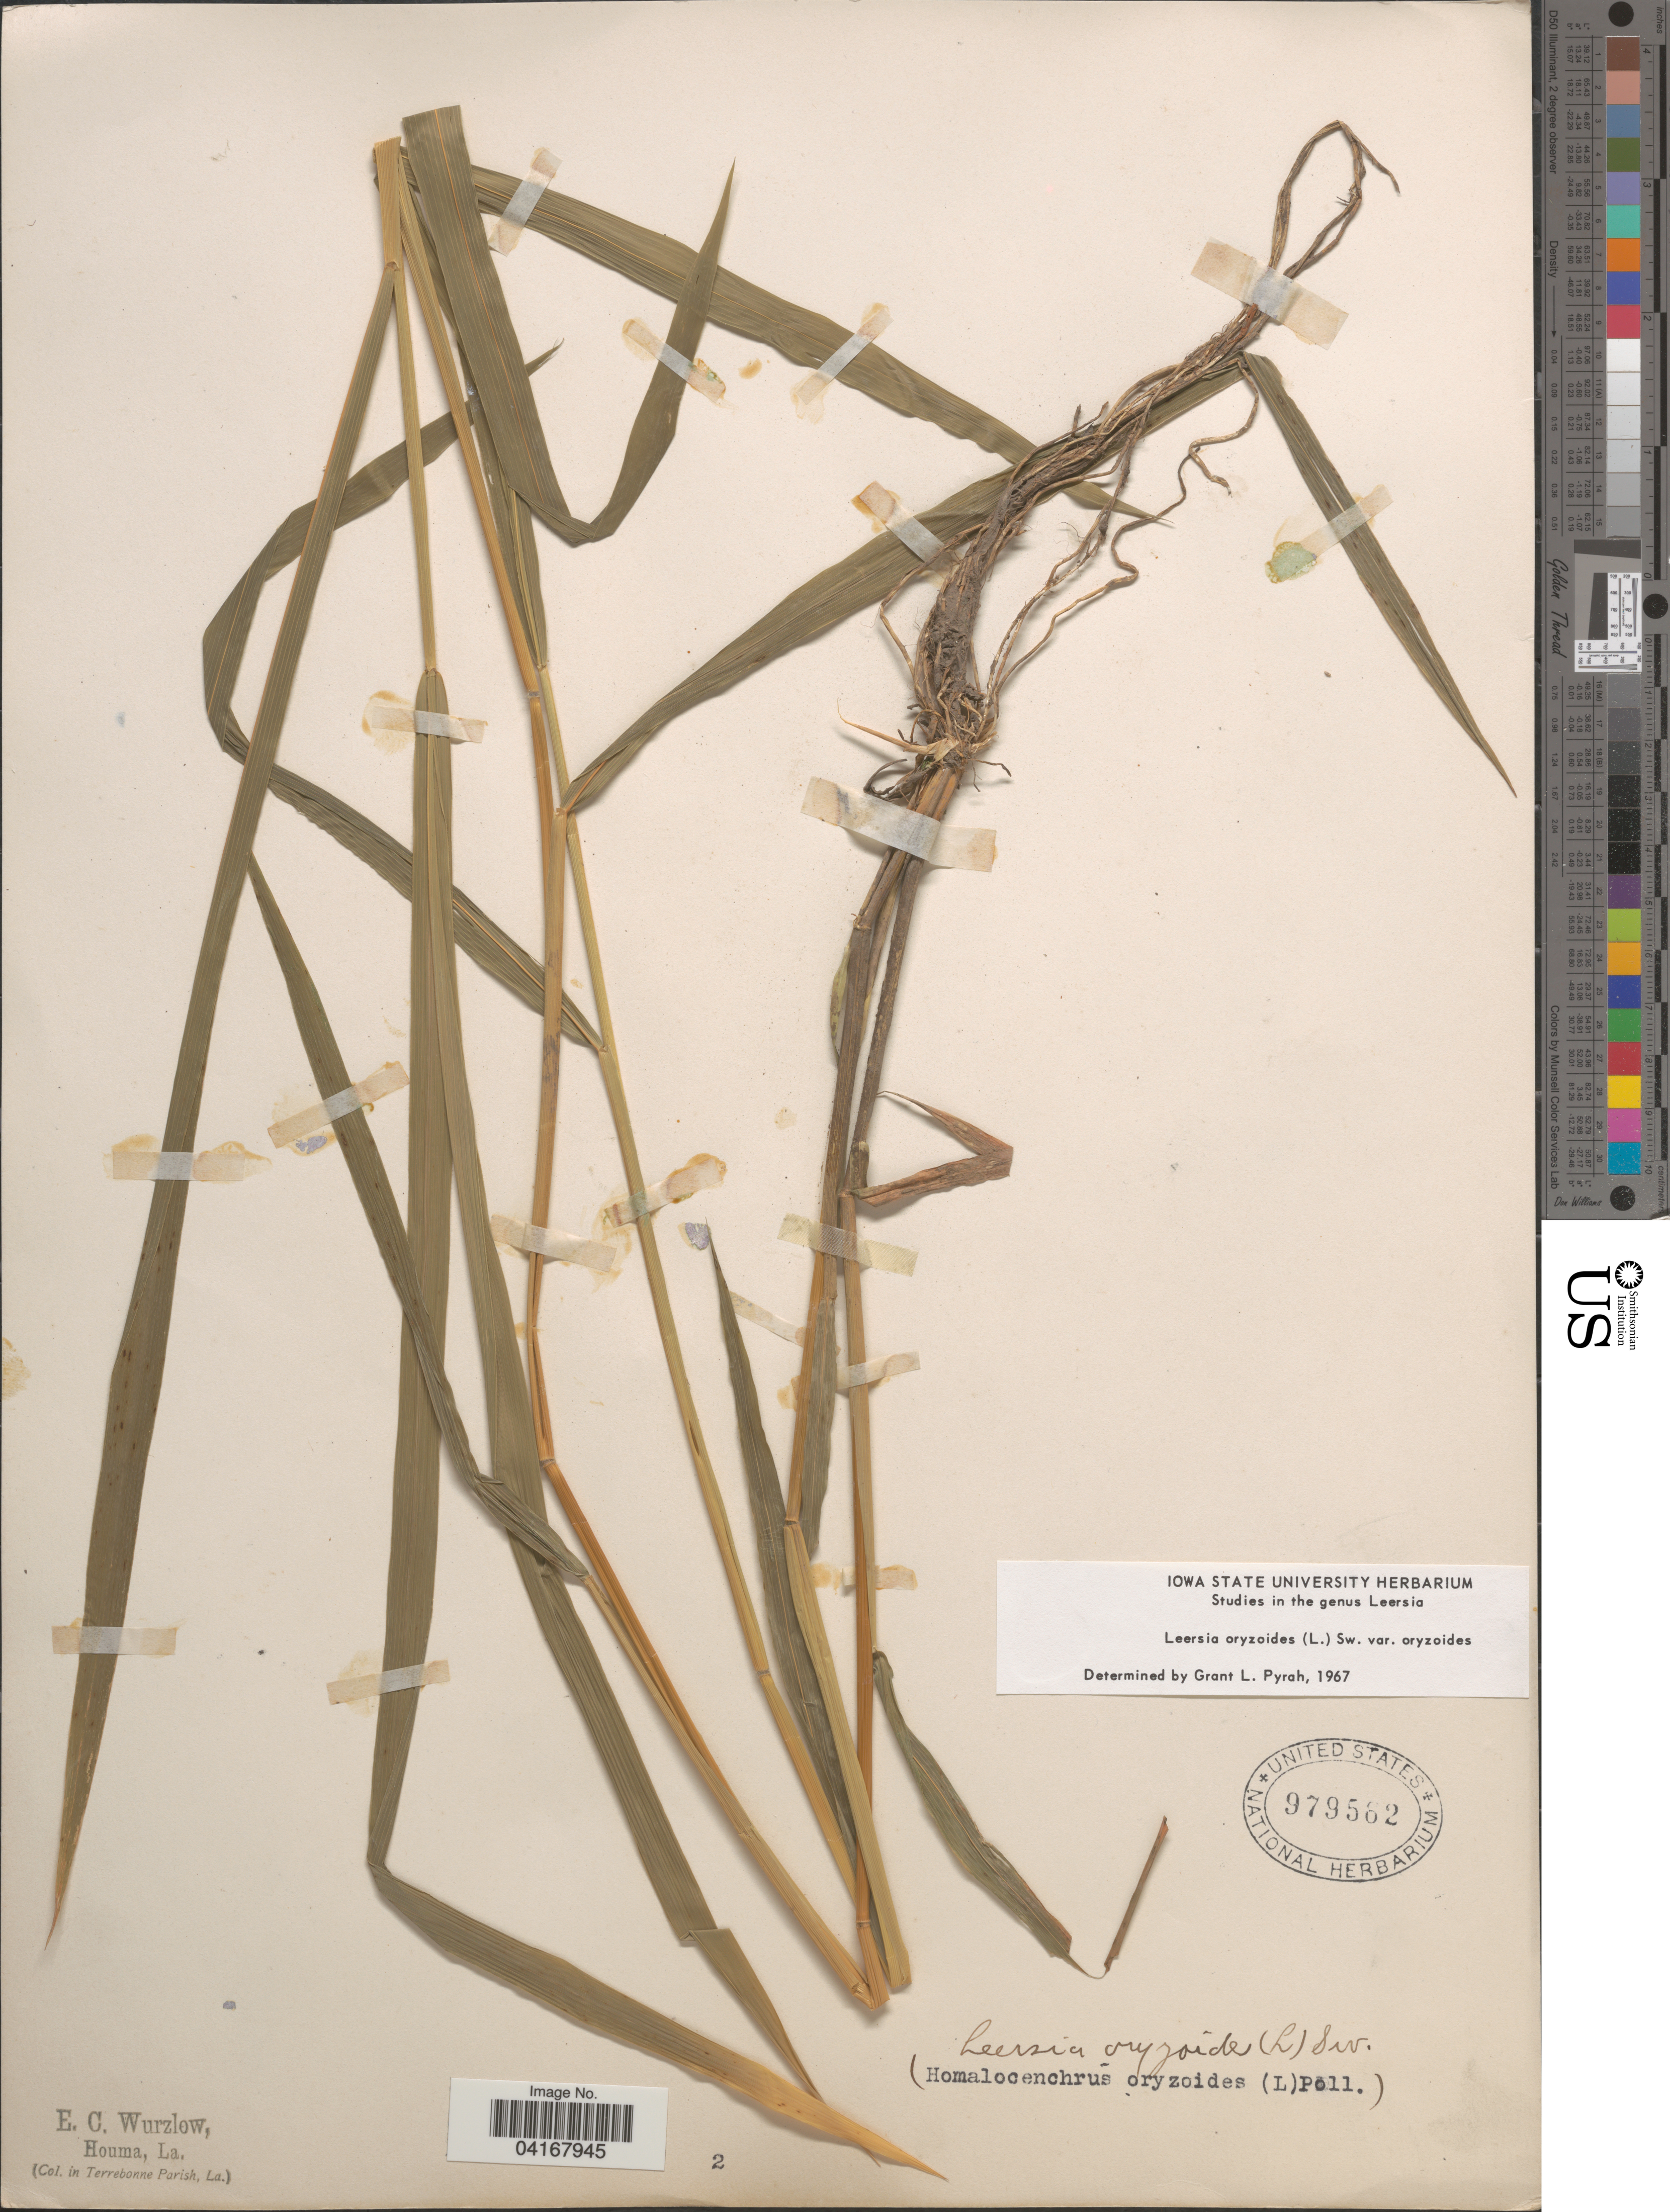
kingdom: Plantae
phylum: Tracheophyta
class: Liliopsida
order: Poales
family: Poaceae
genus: Leersia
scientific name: Leersia oryzoides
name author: (L.) Sw.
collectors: E. Wurzlow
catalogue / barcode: US 979562